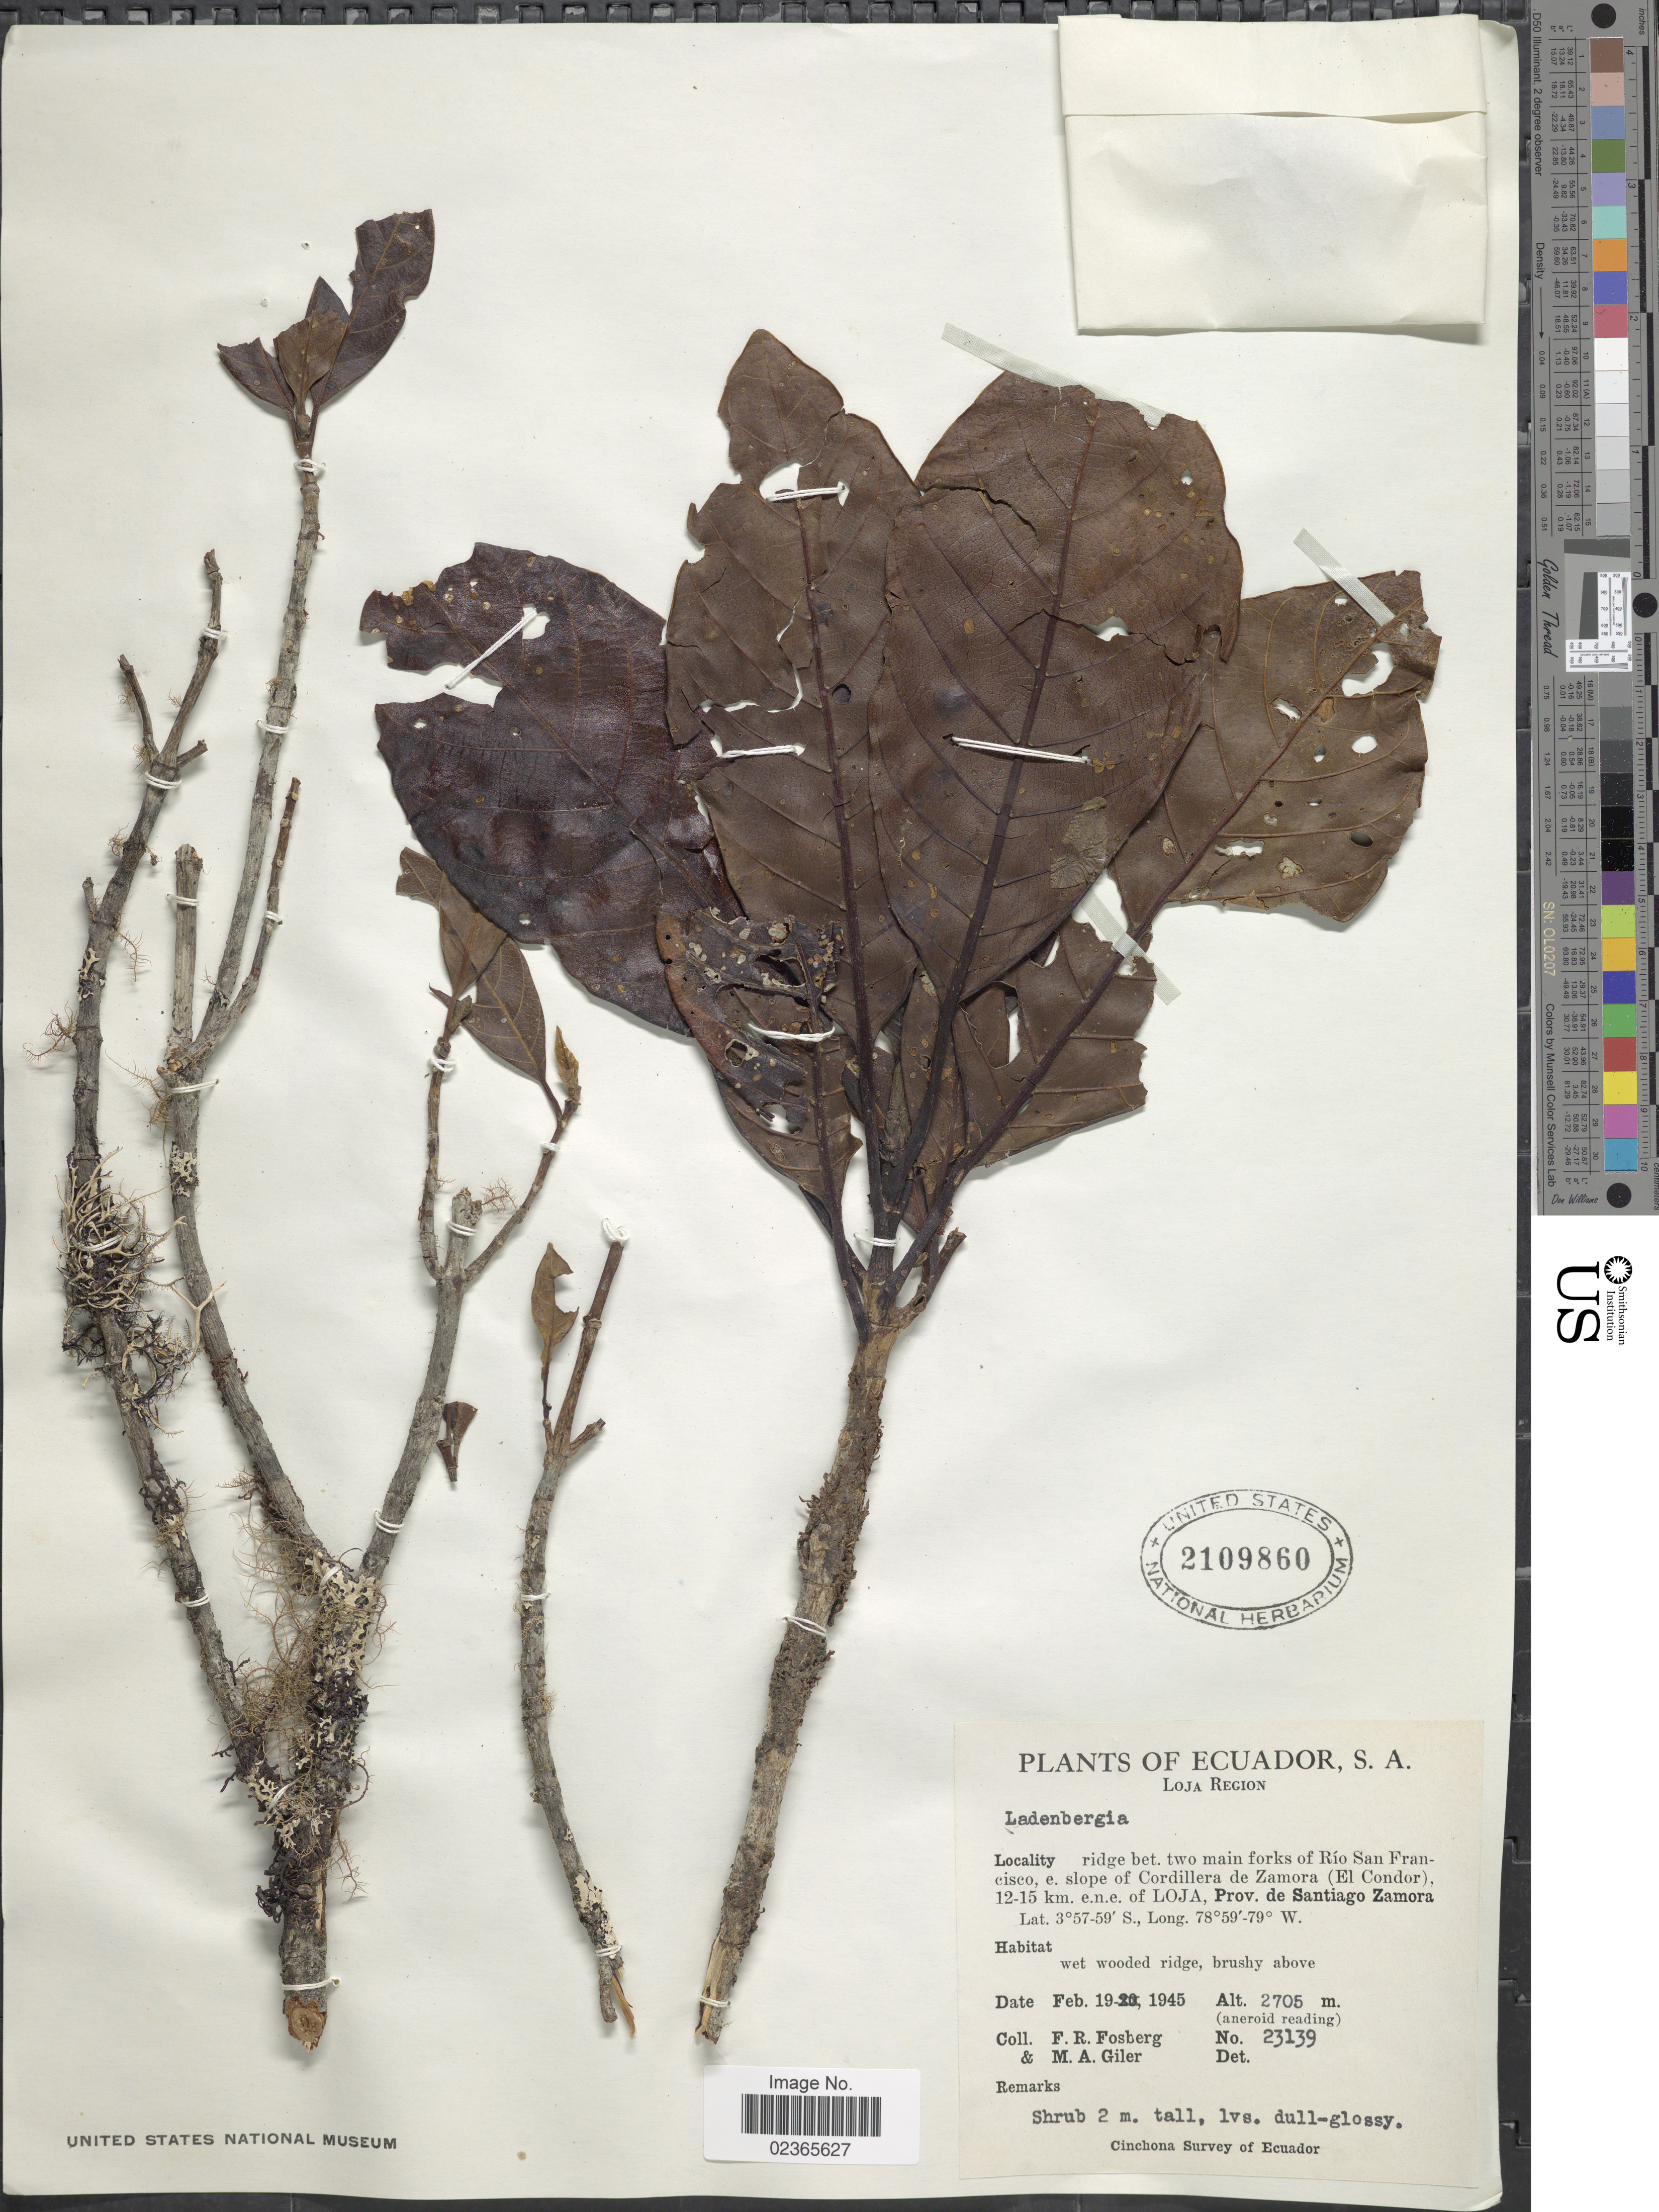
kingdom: Plantae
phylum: Tracheophyta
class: Magnoliopsida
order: Gentianales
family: Rubiaceae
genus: Ladenbergia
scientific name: Ladenbergia sp.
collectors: F. R. Fosberg & M. Giler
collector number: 23139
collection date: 1945-02-19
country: Ecuador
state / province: Loja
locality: Loja Region, ridge bet, two main forks of Rio San Francisco, e. slope of Cordillera de Zamora (El Condor), 12-15 km. e.n.e. of Loja, Prov. de Santiago Zamora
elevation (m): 2705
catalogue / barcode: US 2109860